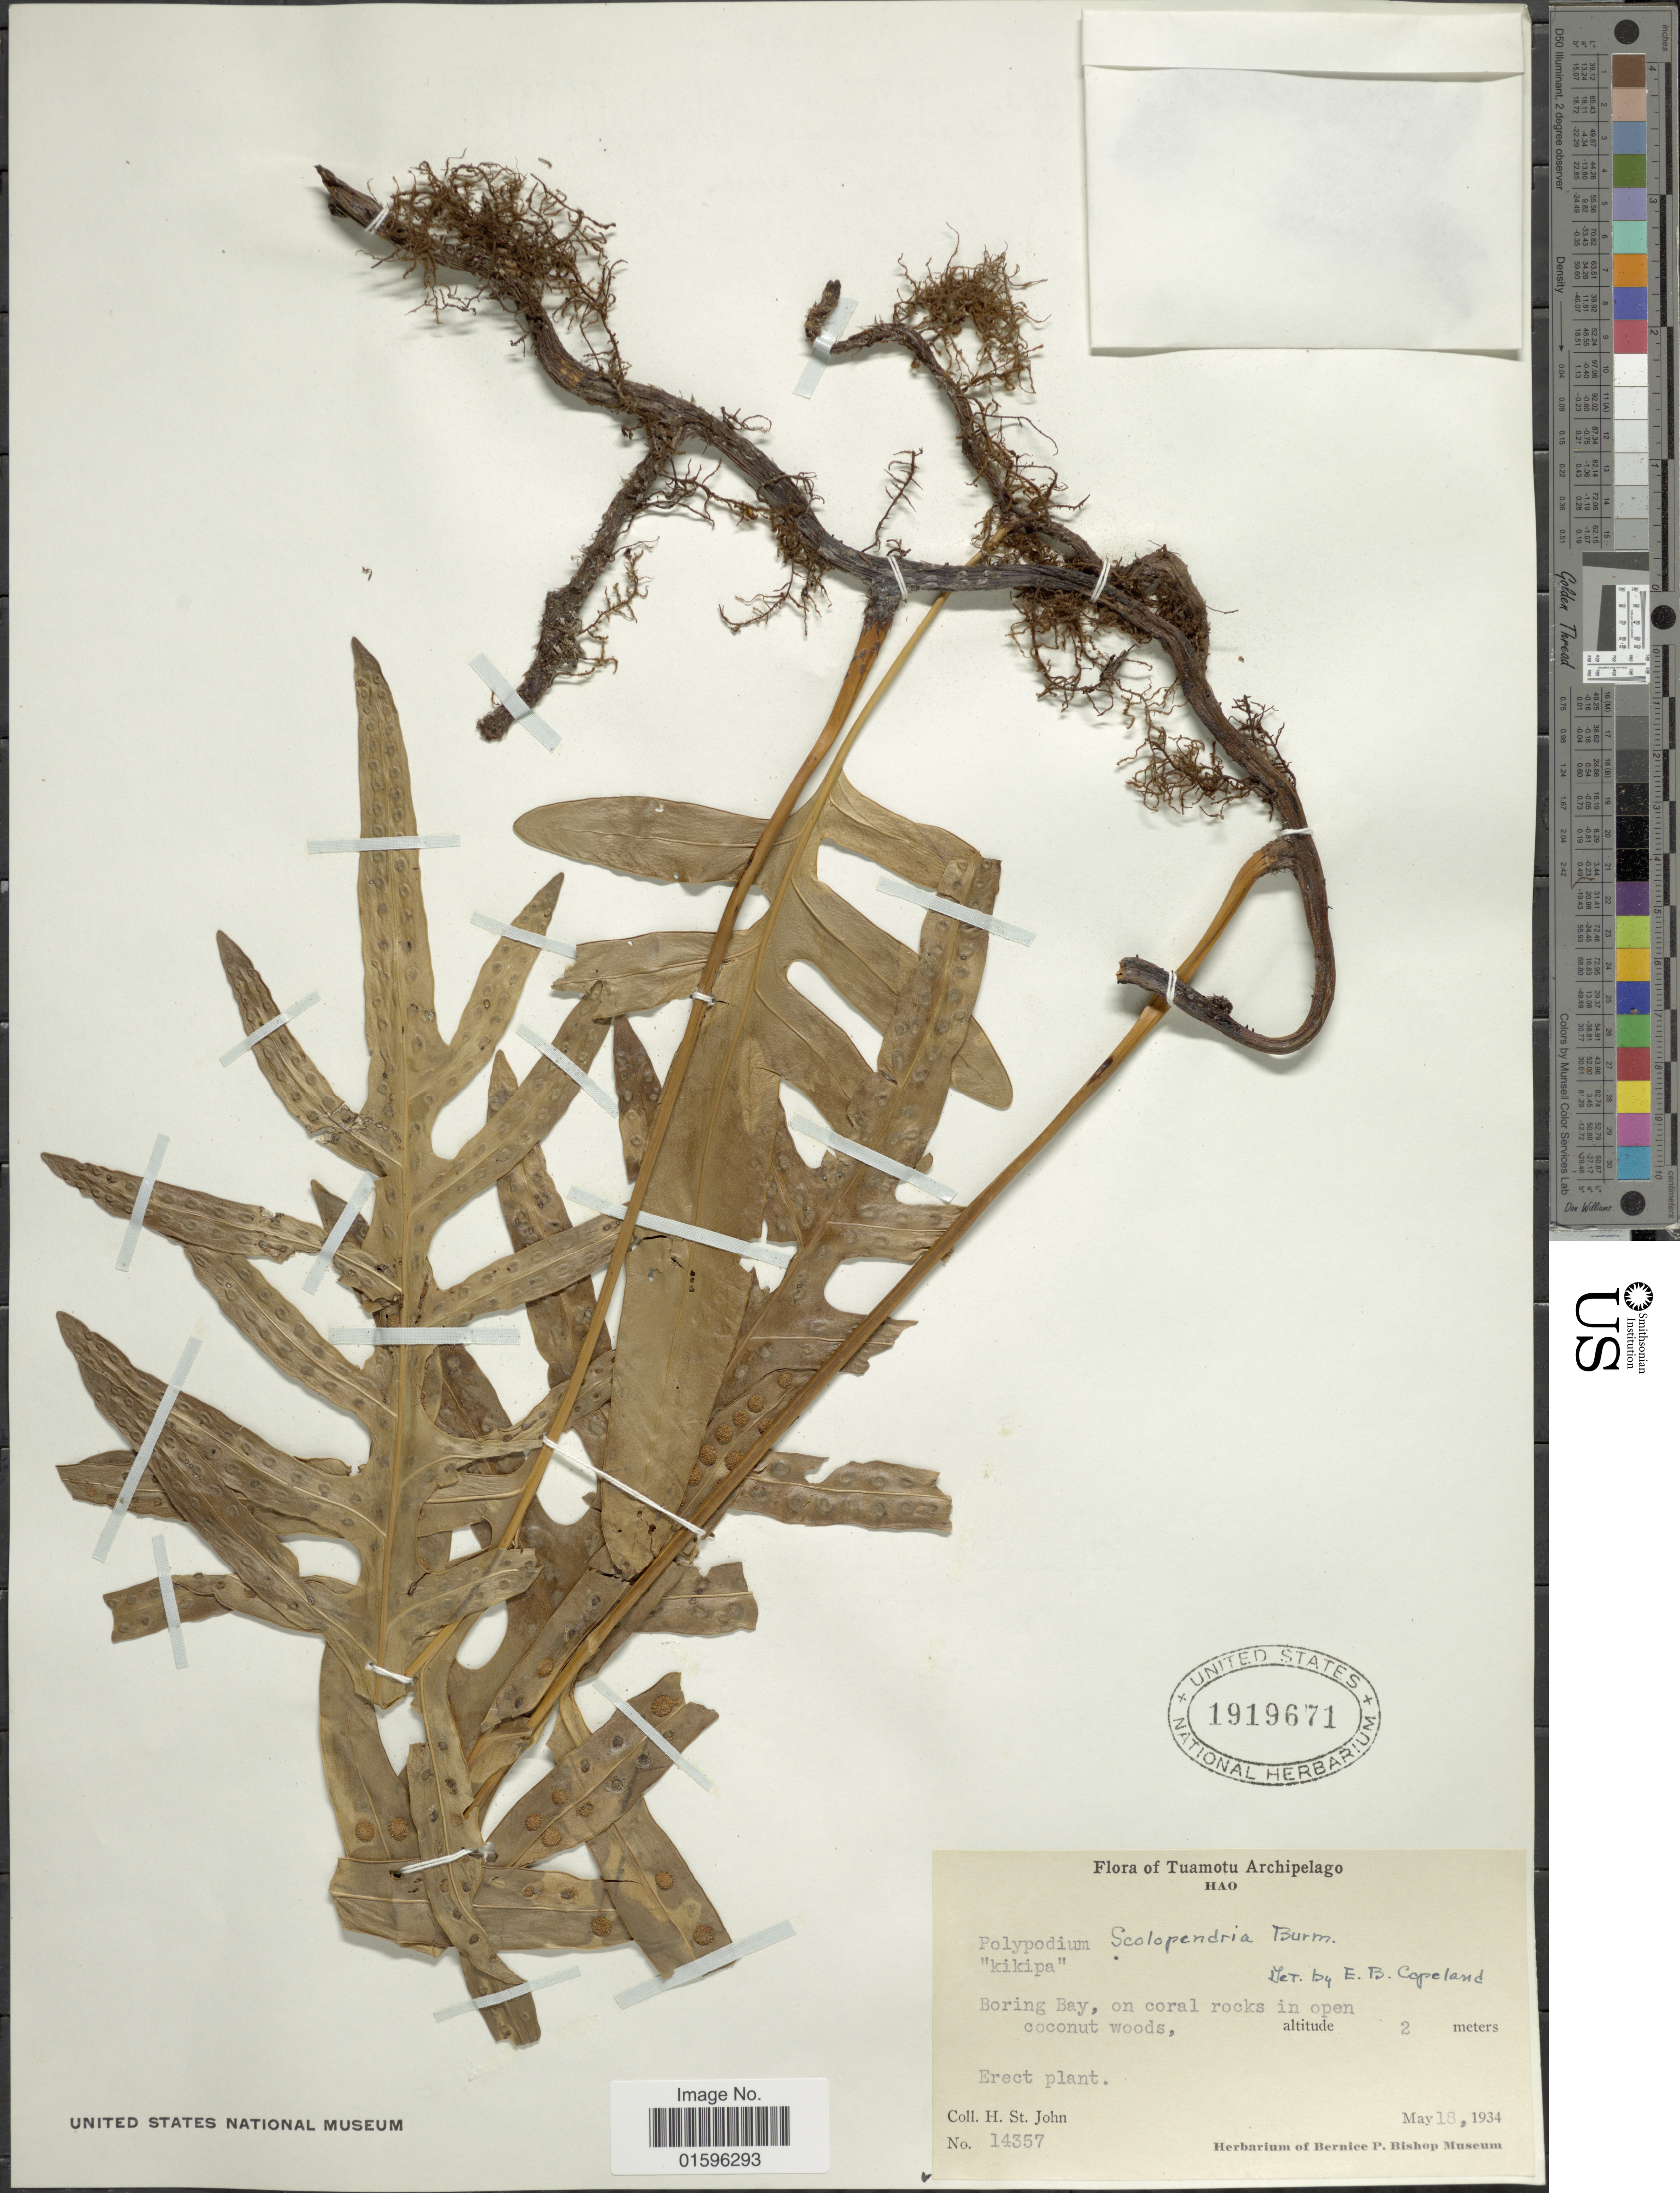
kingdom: Plantae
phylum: Tracheophyta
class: Polypodiopsida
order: Polypodiales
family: Polypodiaceae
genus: Polypodium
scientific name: Polypodium scolopendria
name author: Burm. f.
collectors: H. St. John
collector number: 14357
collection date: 1934-05-18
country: French Polynesia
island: Hao Atoll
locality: Tuamotu Archipelago, Hao, Boring Bay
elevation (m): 2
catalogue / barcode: US 1919671